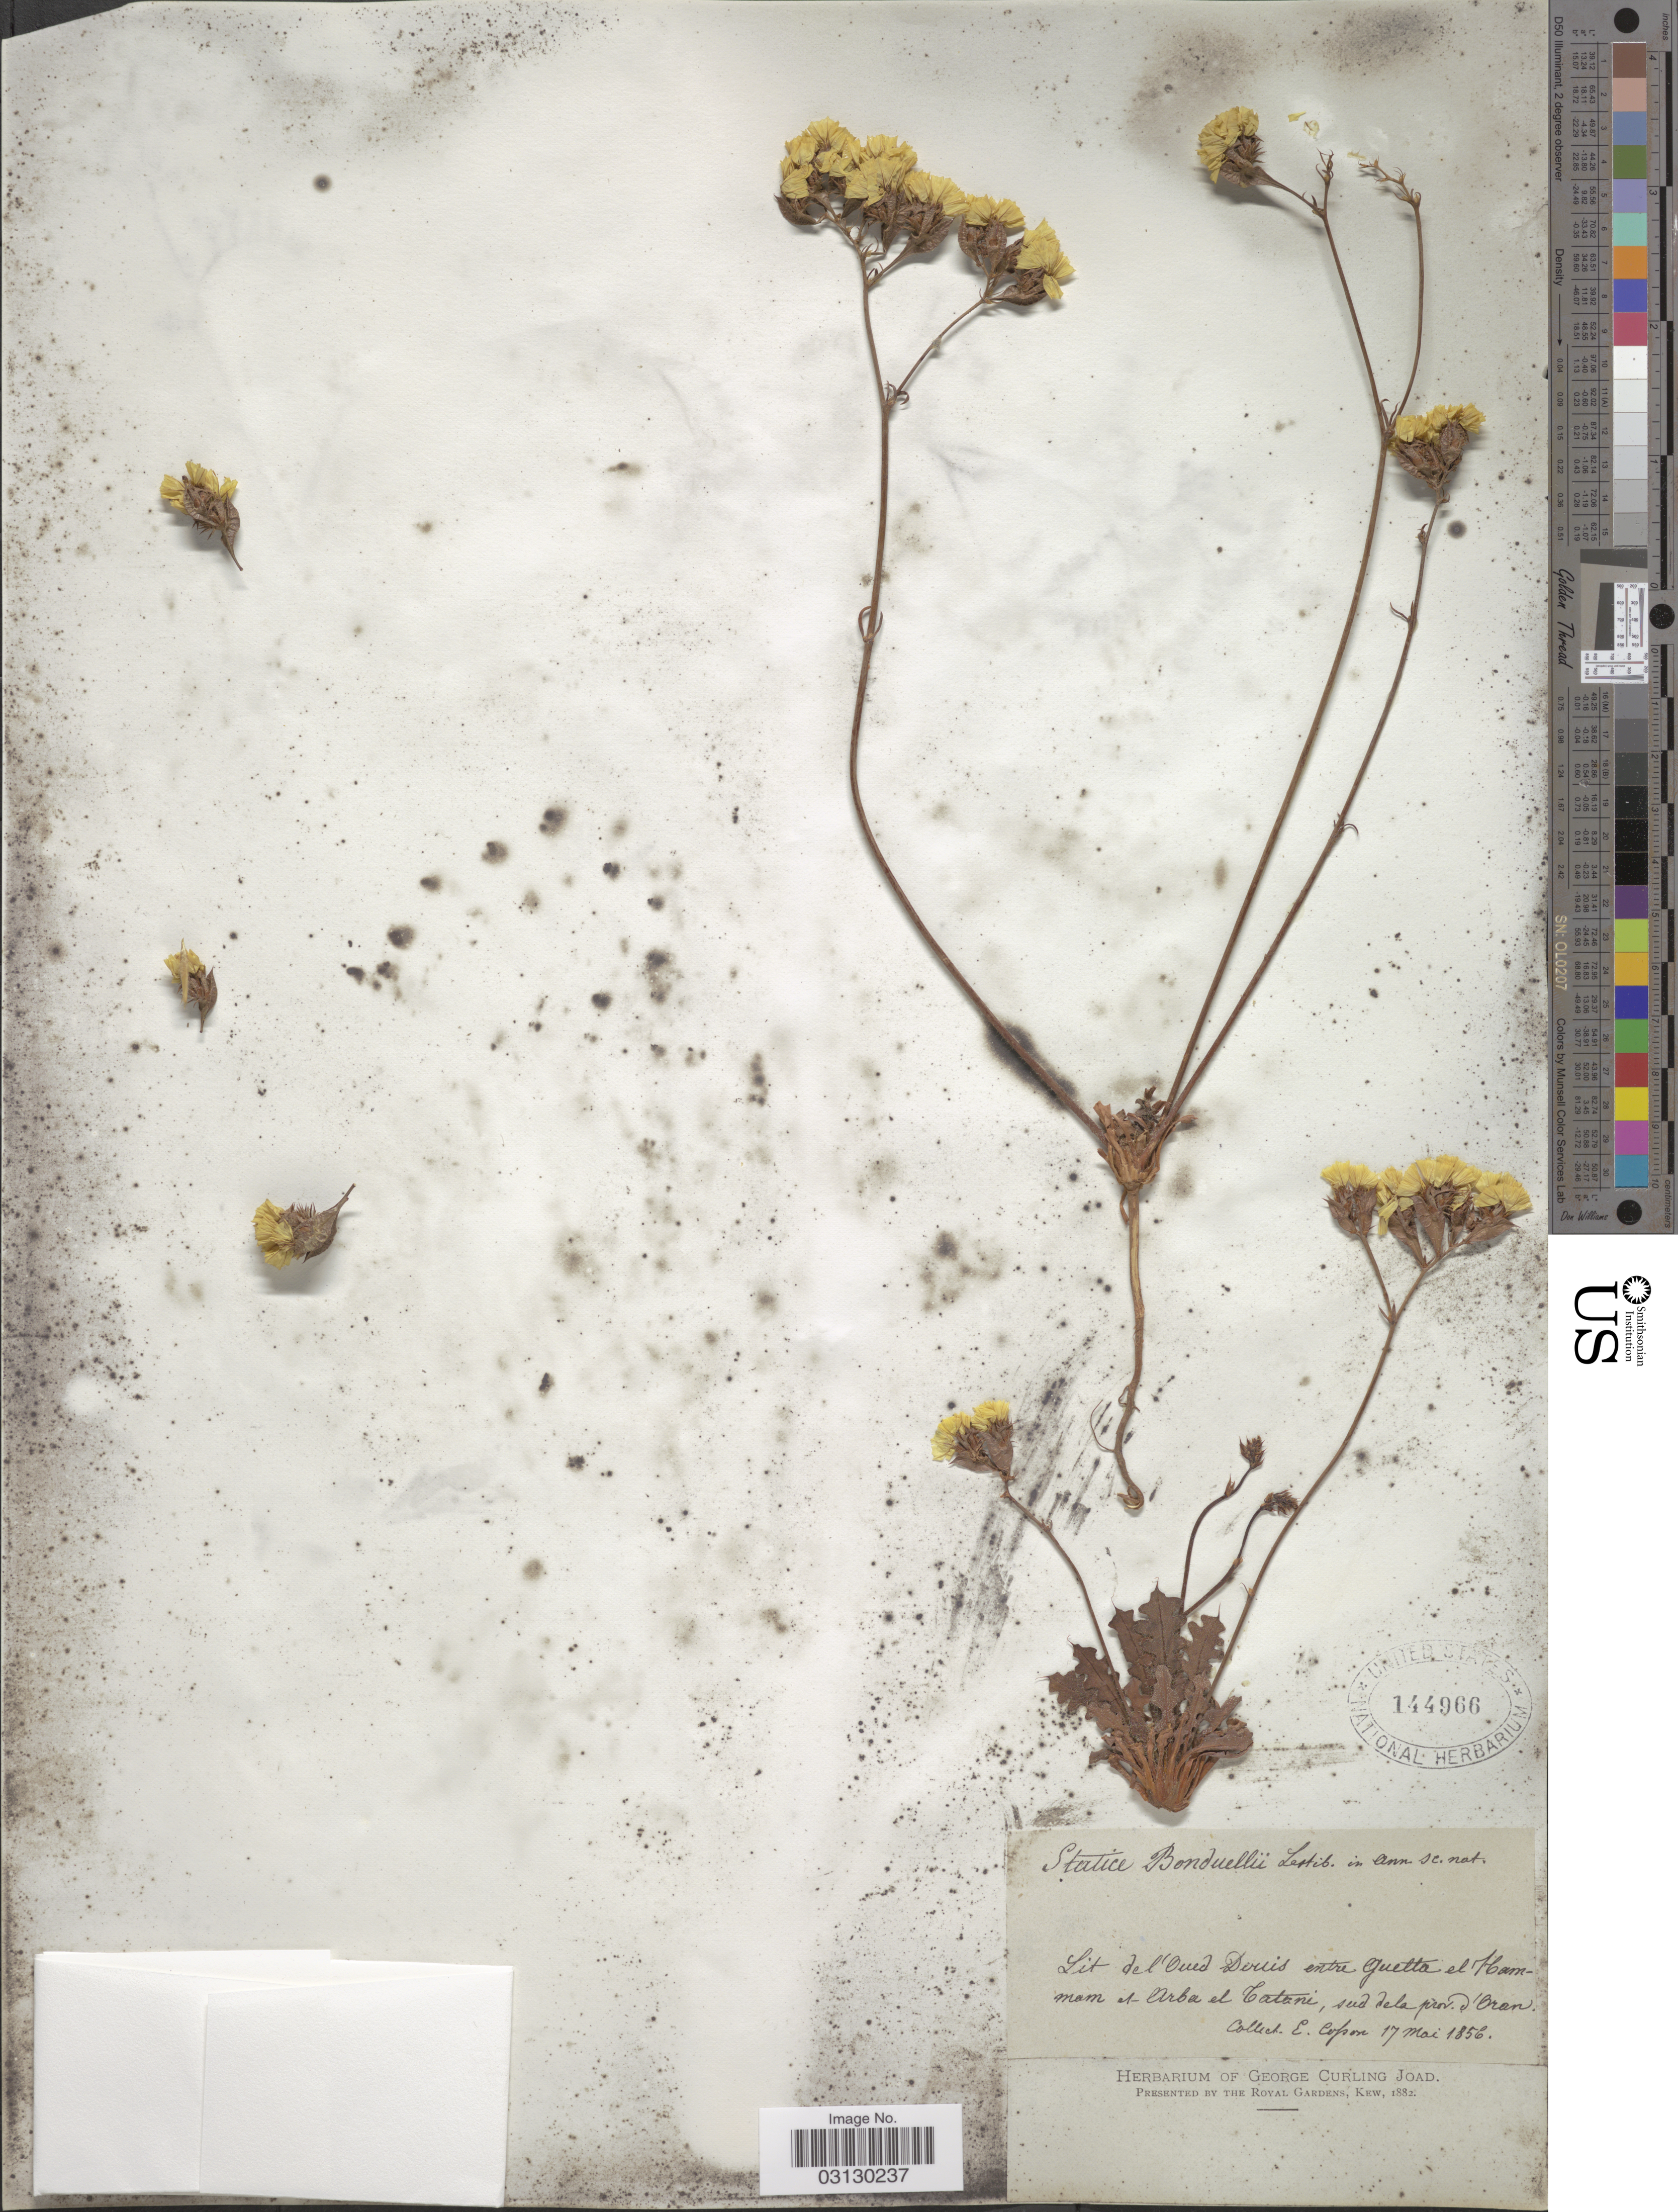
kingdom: Plantae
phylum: Tracheophyta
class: Magnoliopsida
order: Caryophyllales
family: Plumbaginaceae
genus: Limonium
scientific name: Limonium bonducellii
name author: (T.Lestib.) Kuntze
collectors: E. Cosson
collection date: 1856-05-17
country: Algeria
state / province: Oran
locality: Lit de l'Oued Douis entre Guetta el Hammam et Arba el Tatani, sud de la prov. d'Oran.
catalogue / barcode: US 144966